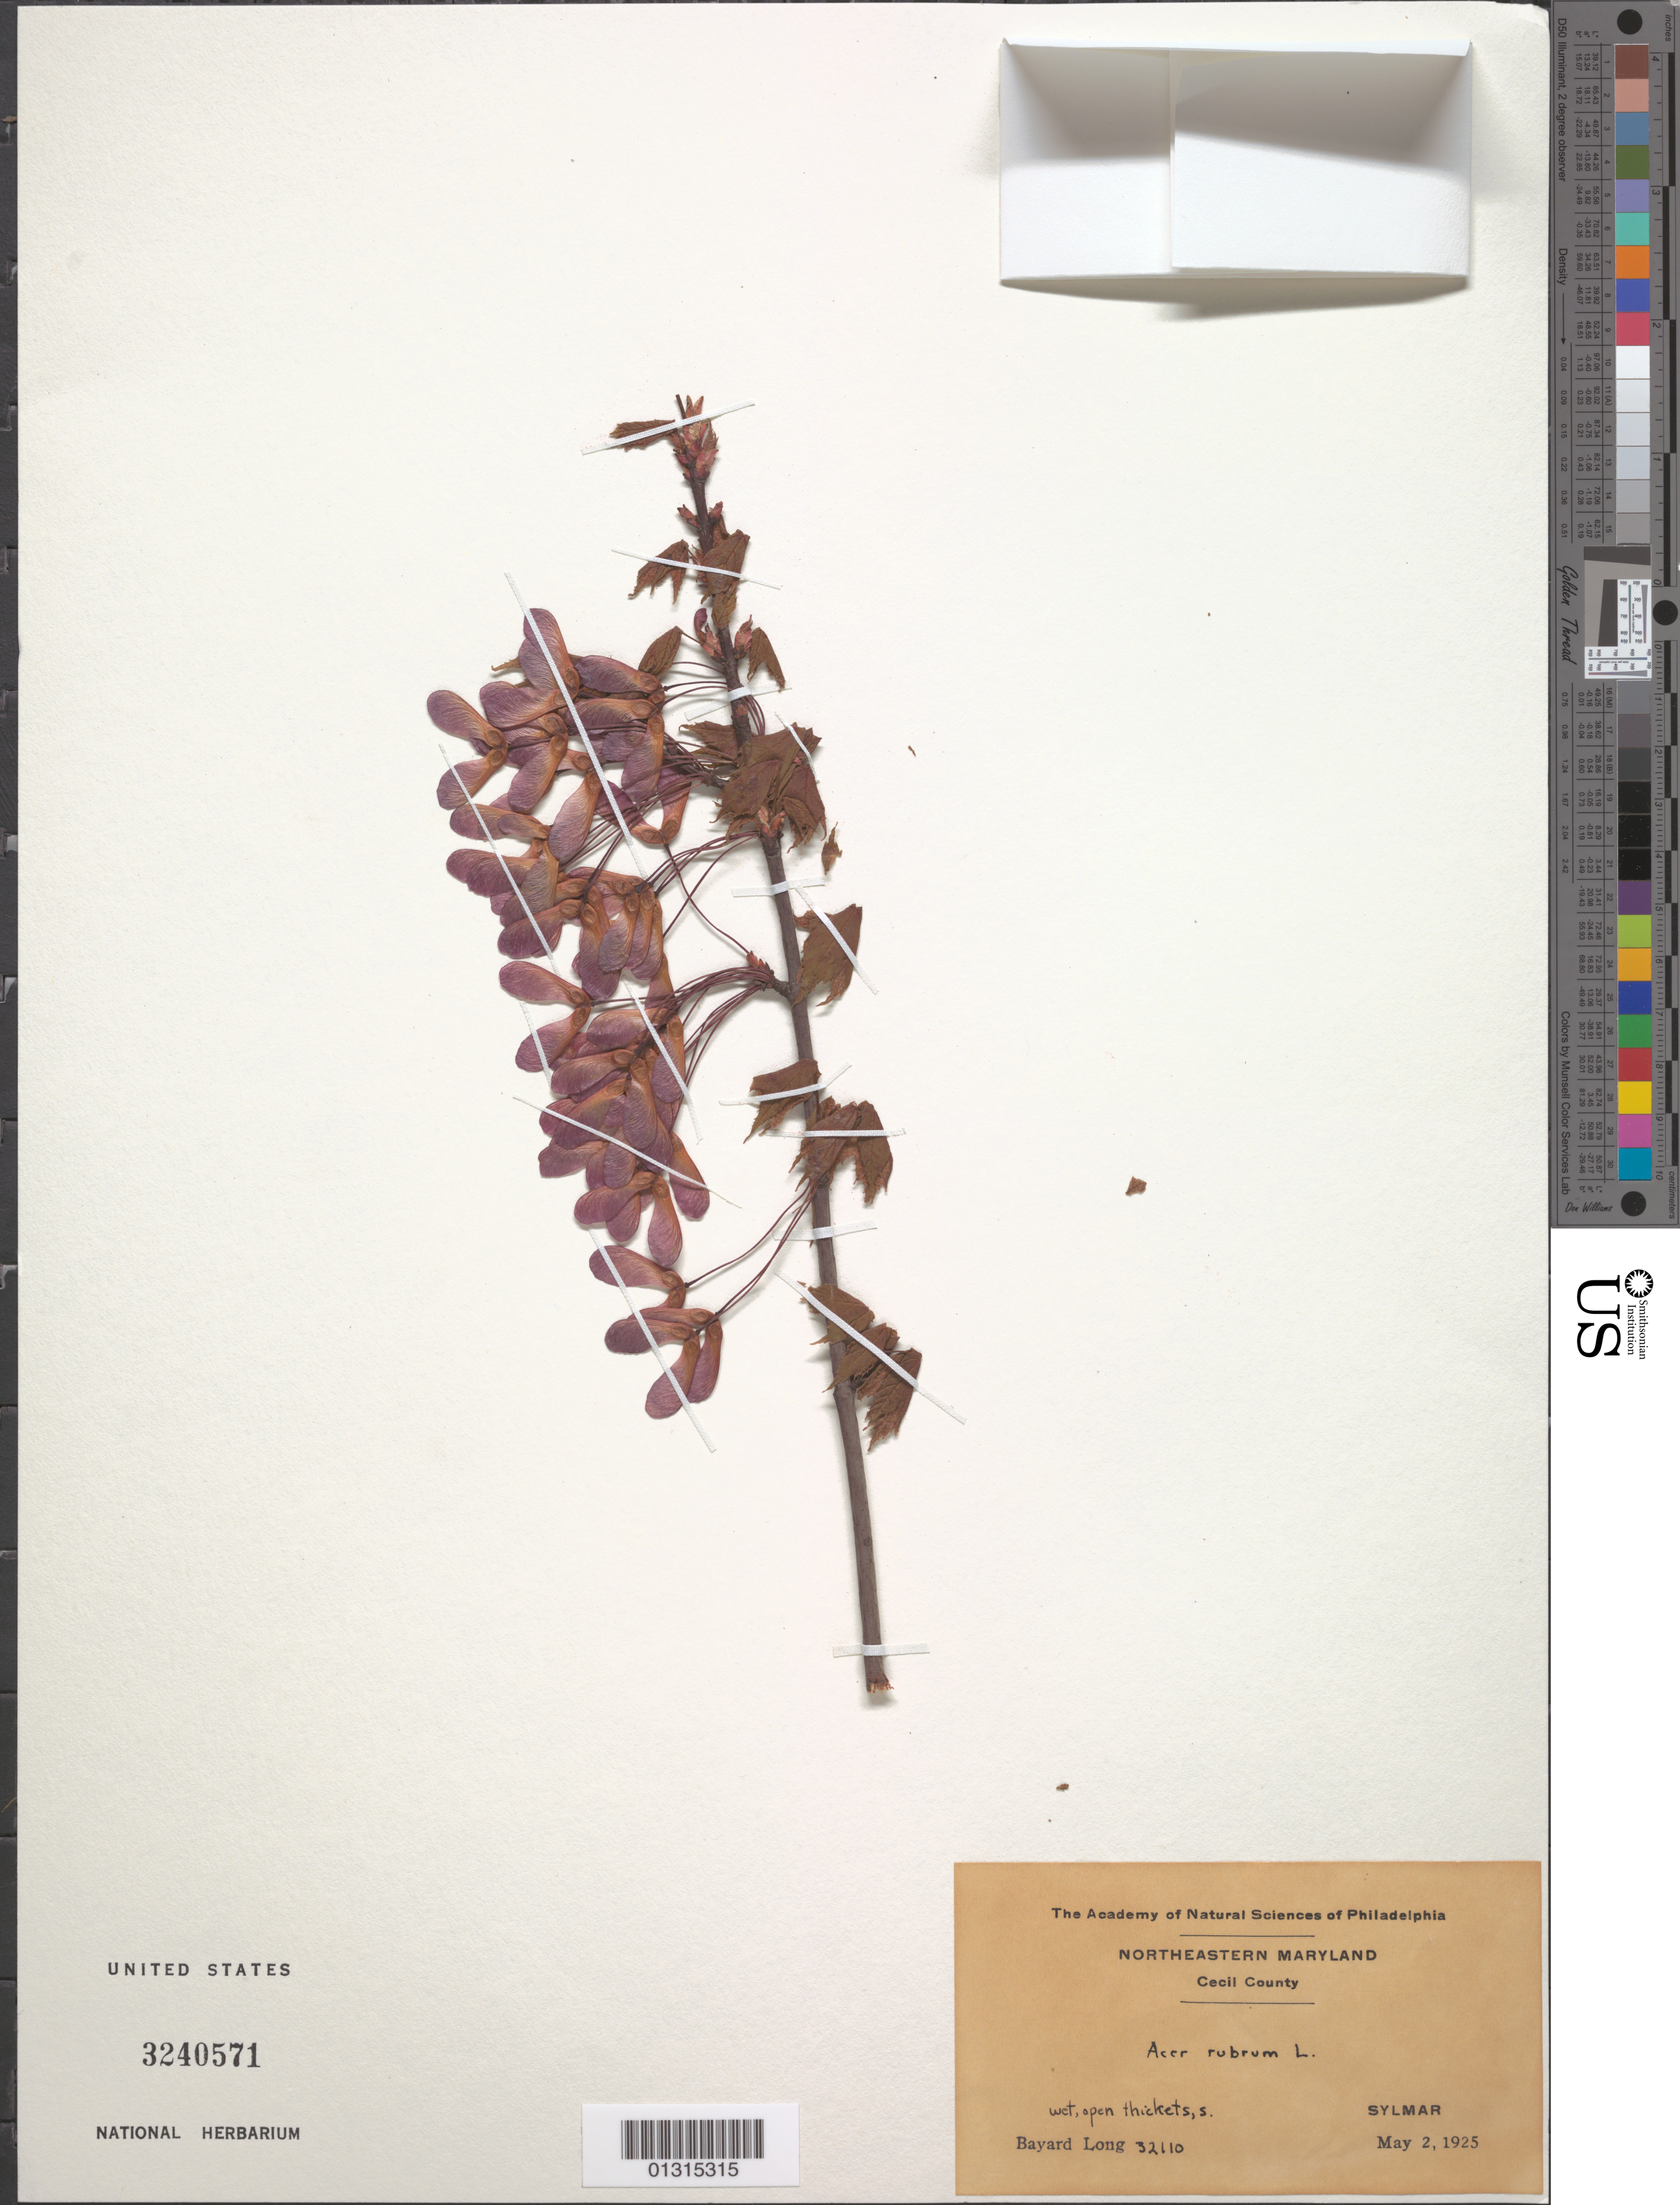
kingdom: Plantae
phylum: Tracheophyta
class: Magnoliopsida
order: Sapindales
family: Sapindaceae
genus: Acer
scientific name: Acer rubrum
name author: L.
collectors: B. H. Long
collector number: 32110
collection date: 1925-05-02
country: United States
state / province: Maryland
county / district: Cecil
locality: Sylmar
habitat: Wet, open thickest, s.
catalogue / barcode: US 3240571